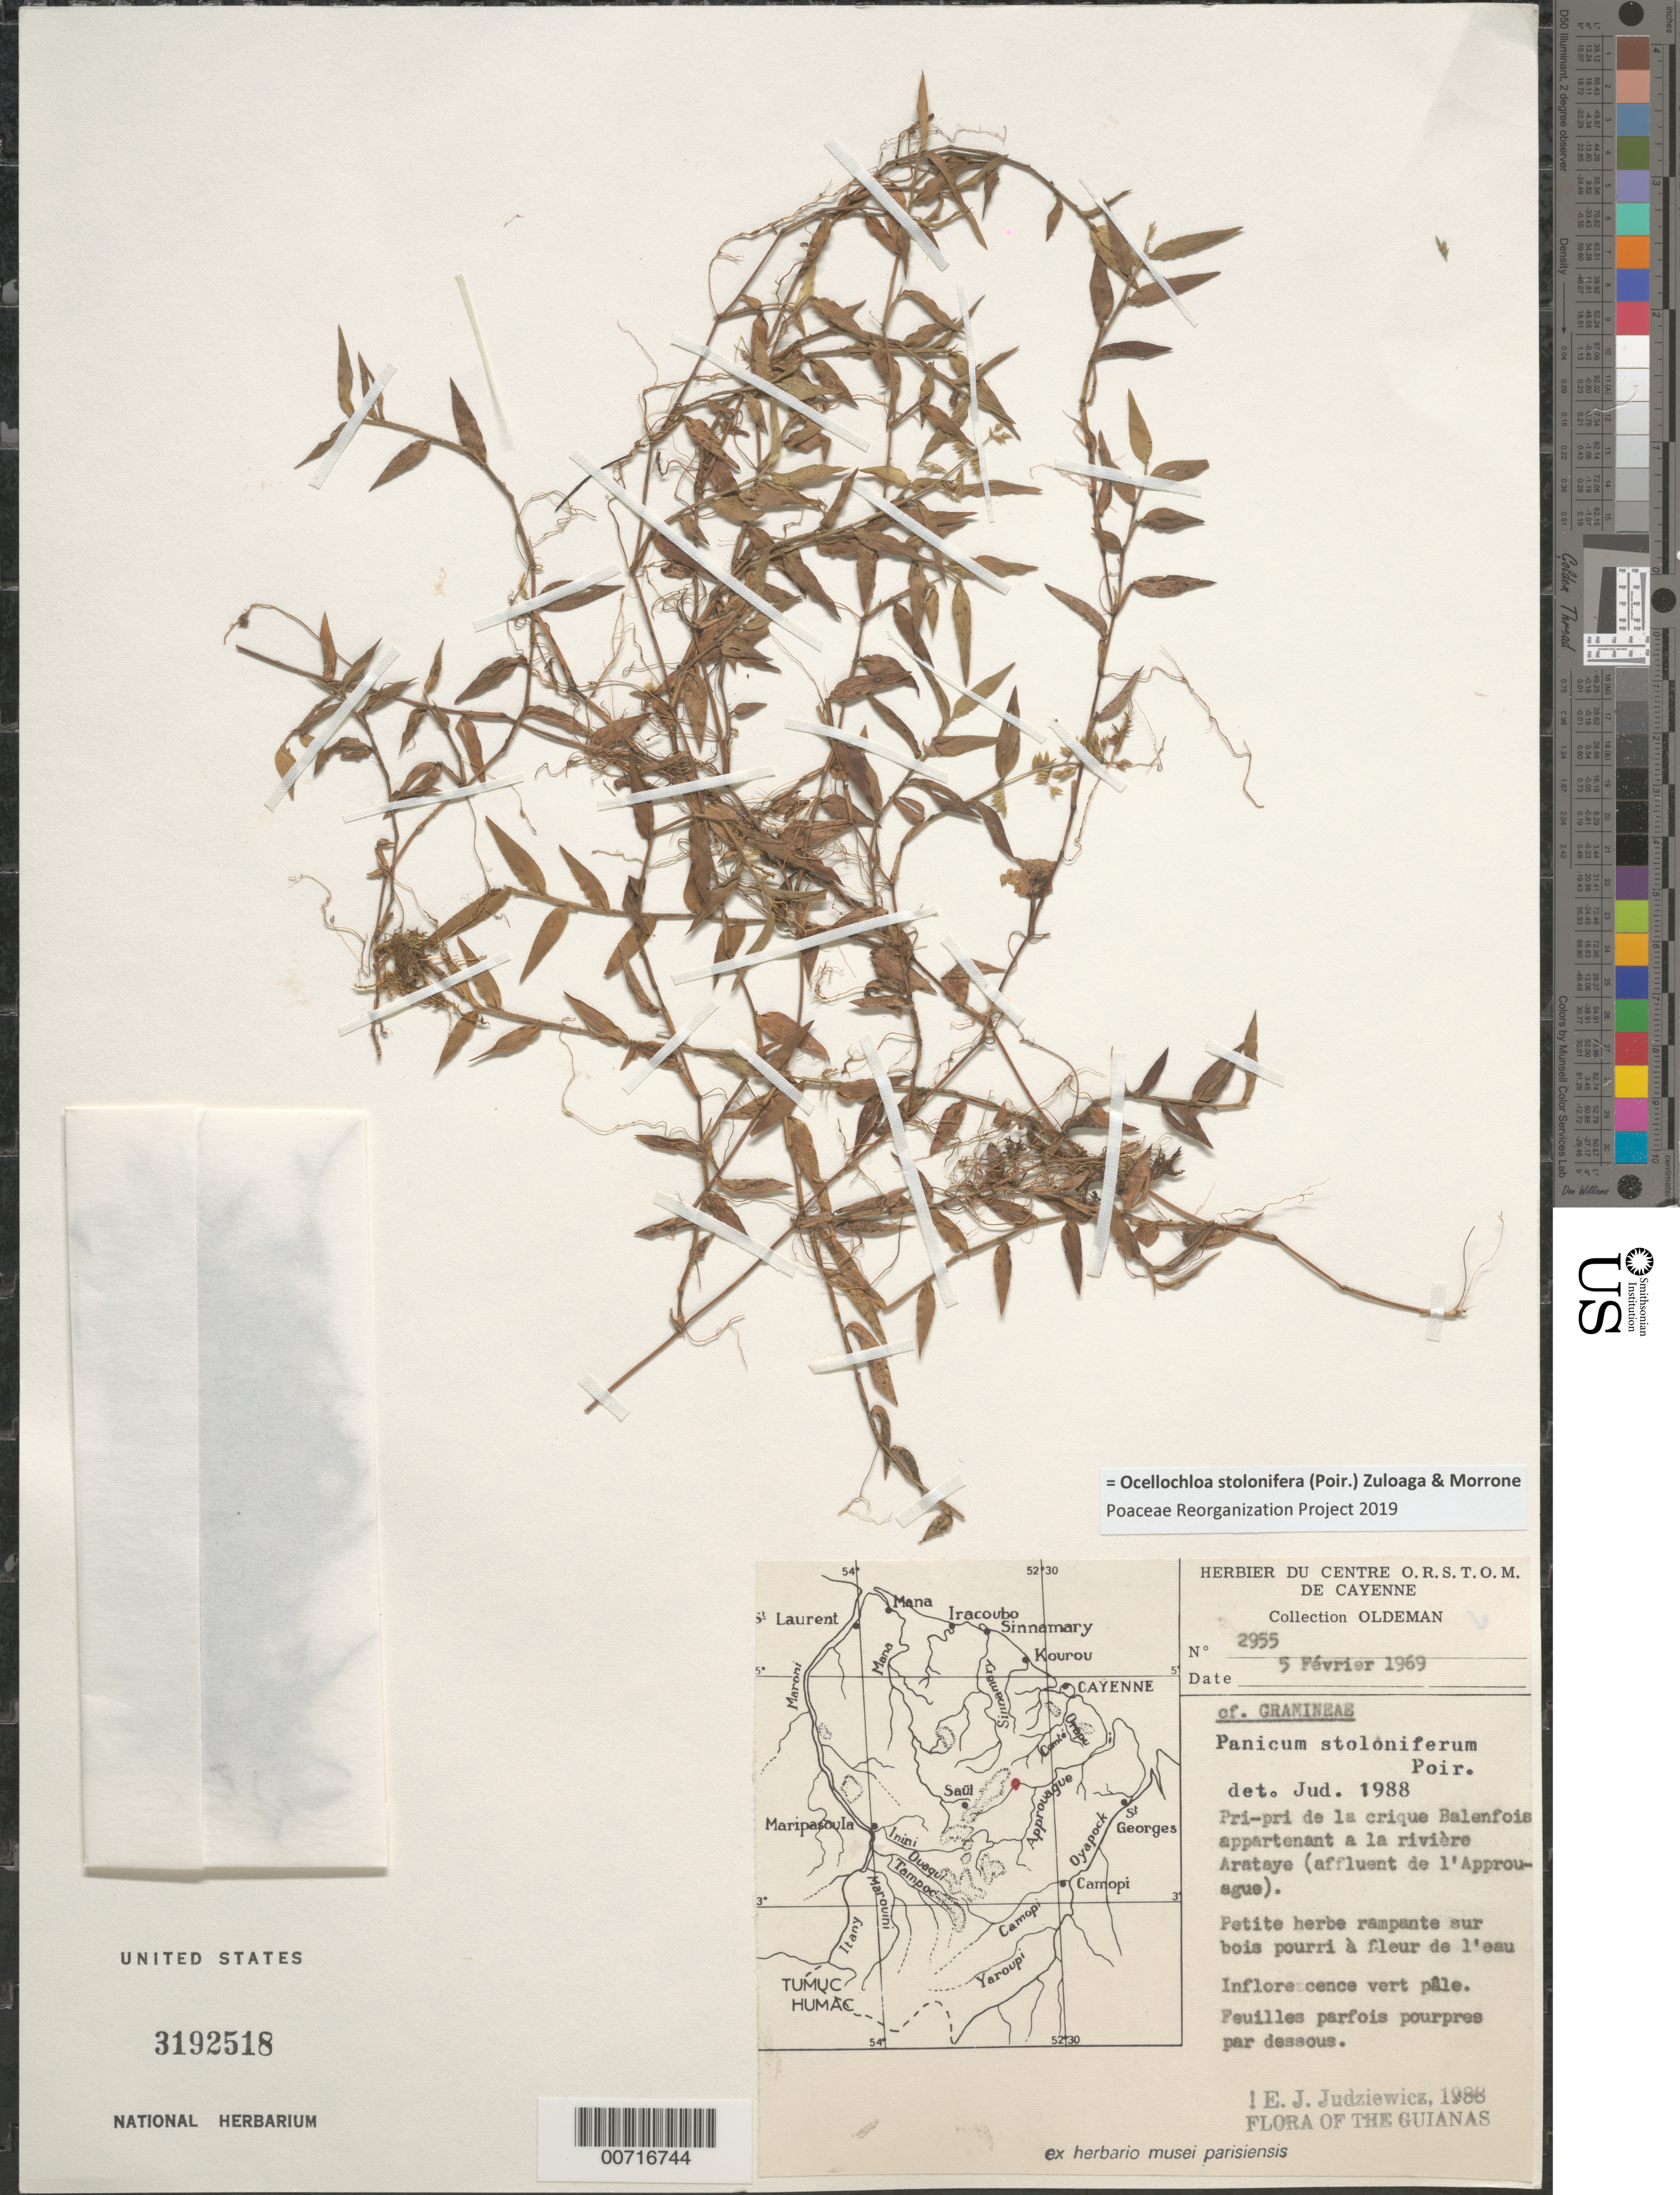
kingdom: Plantae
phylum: Tracheophyta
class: Liliopsida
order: Poales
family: Poaceae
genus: Panicum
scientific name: Panicum stoloniferum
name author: Poir.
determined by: Judziewicz, E. J.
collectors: R. Oldeman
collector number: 2955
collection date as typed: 5-Feb-69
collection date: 1969-02-05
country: French Guiana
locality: Crique Balenfois, appartenent a la rivière Arataye (affl. de l'Approuague)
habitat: Pri-pri de la Crique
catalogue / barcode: US 3192518